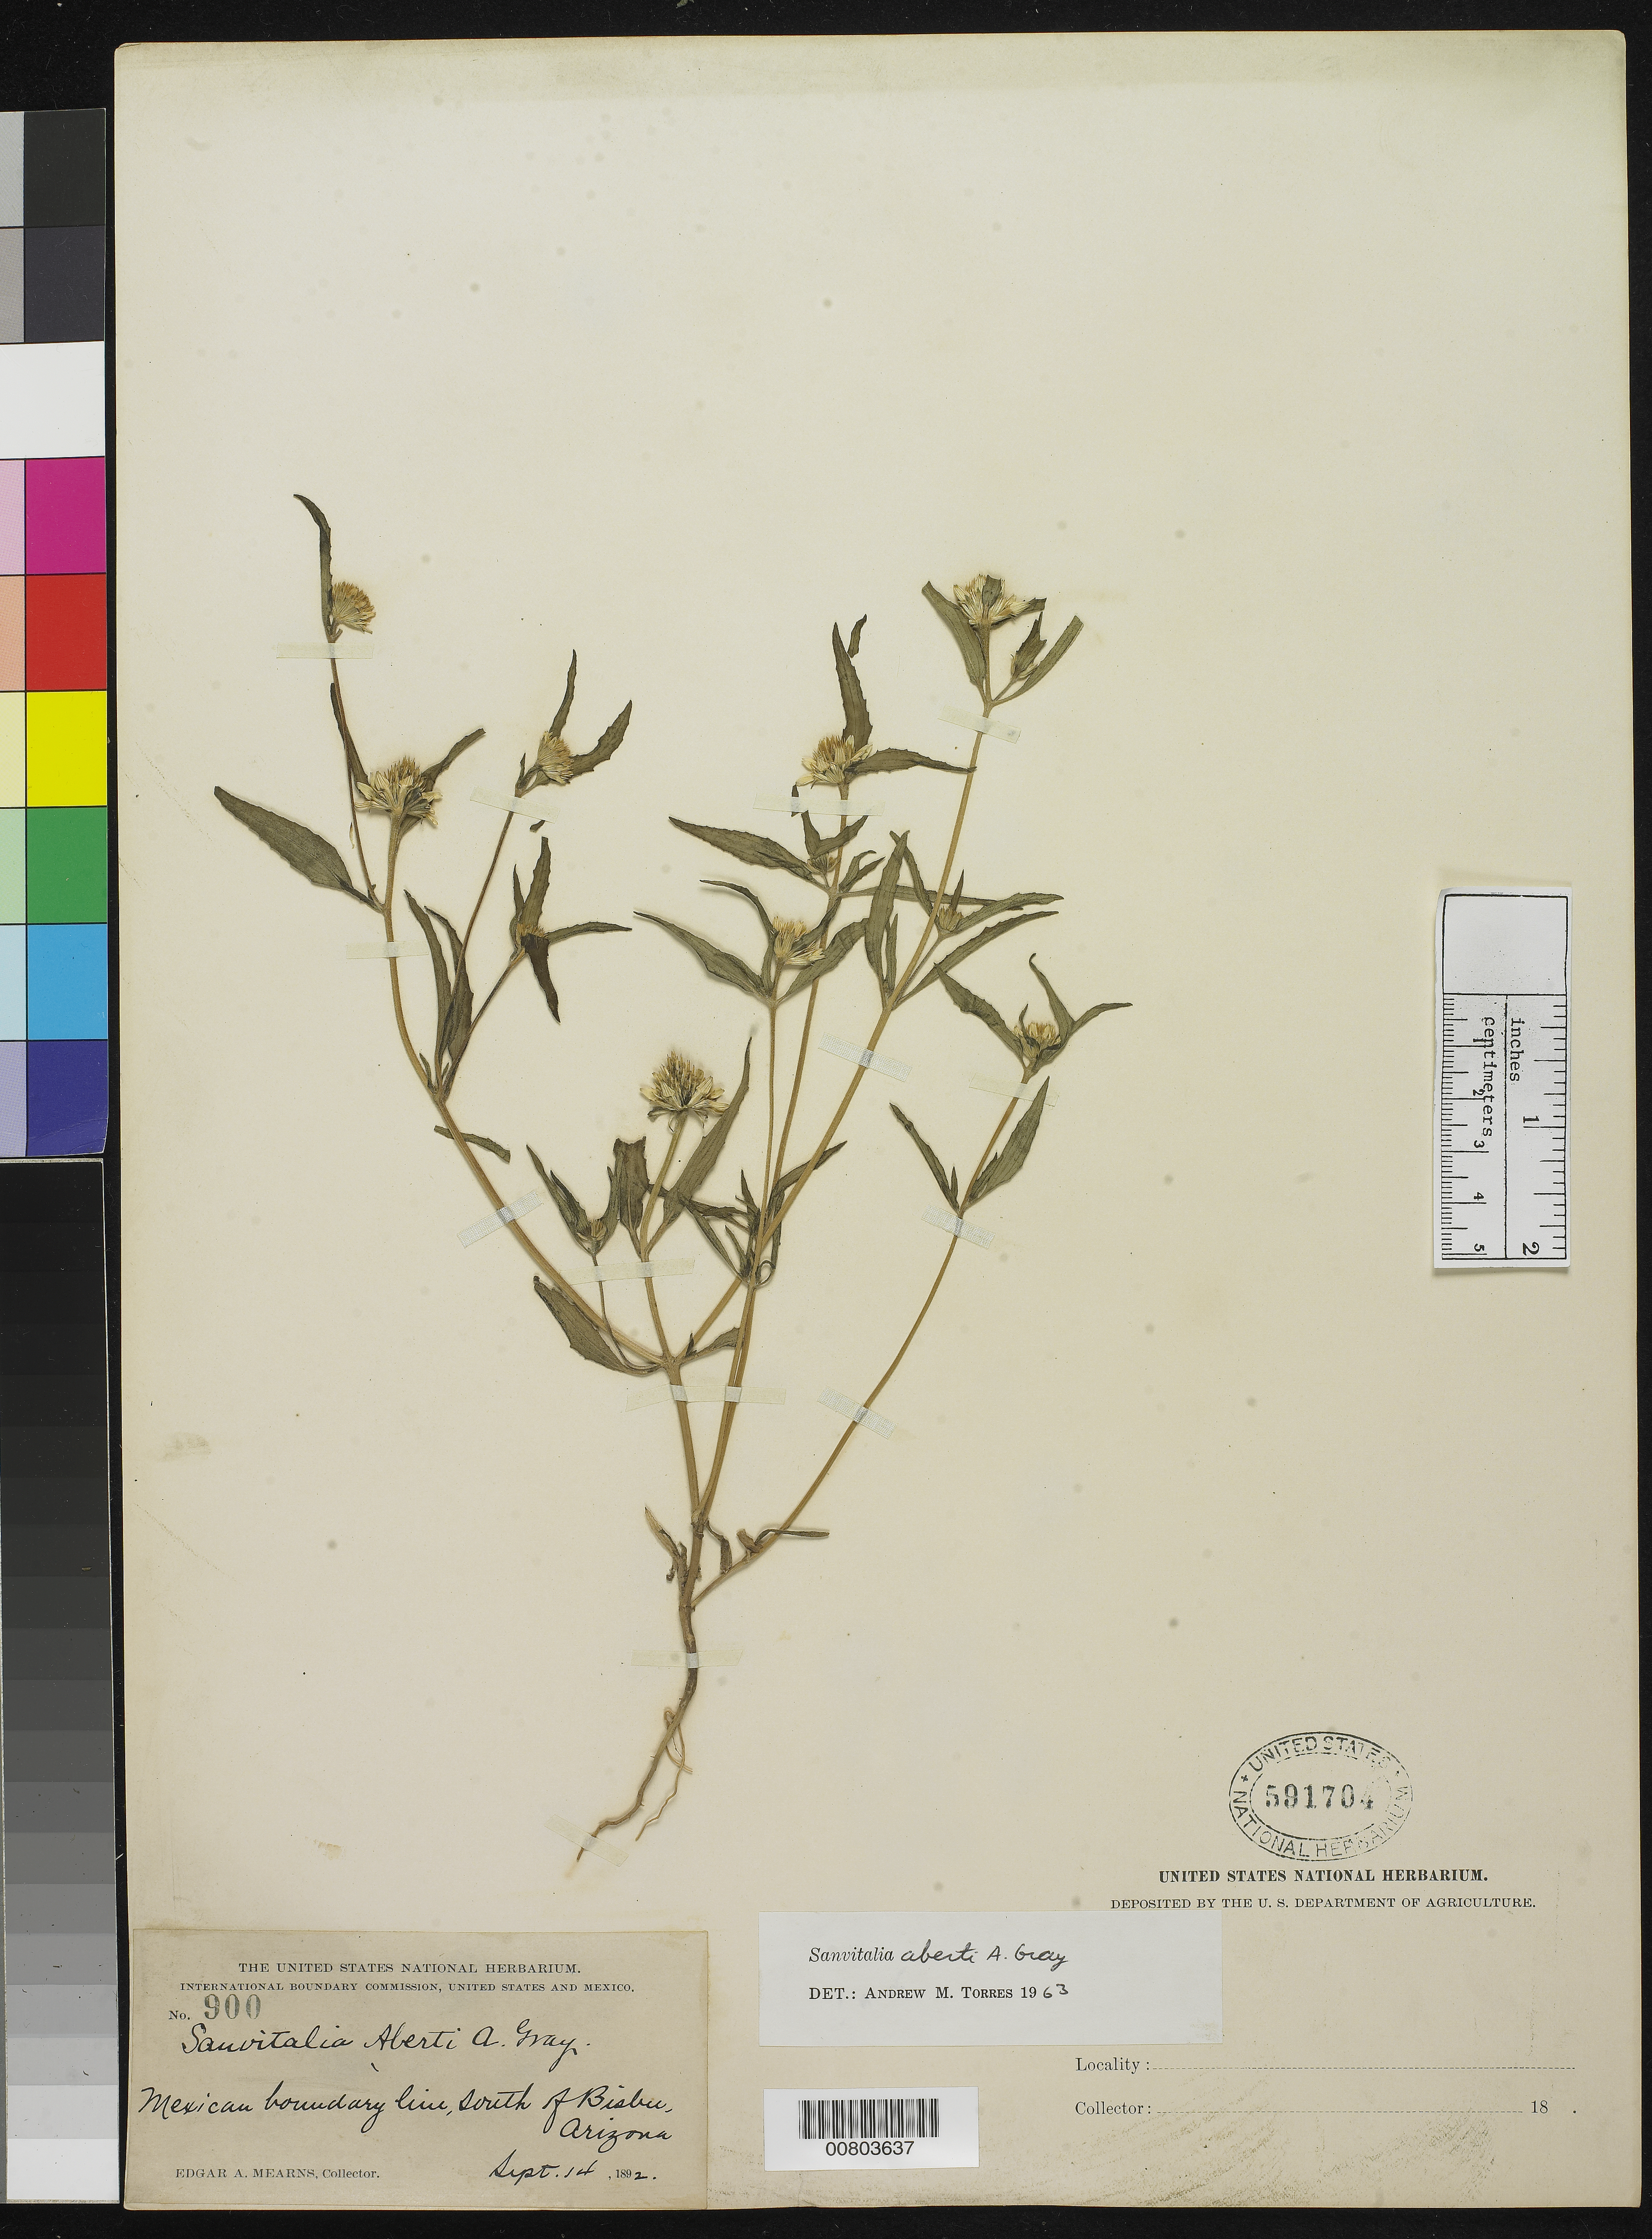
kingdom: Plantae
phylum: Tracheophyta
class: Magnoliopsida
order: Asterales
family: Asteraceae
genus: Sanvitalia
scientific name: Sanvitalia aberti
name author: A. Gray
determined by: Skibicki, Samuel V.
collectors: E. A. Mearns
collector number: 900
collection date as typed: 14 Sep 1892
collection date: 1892-09-14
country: United States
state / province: Arizona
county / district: Cochise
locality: Mexican Boundary Line, S of Bisbee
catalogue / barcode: US 591704